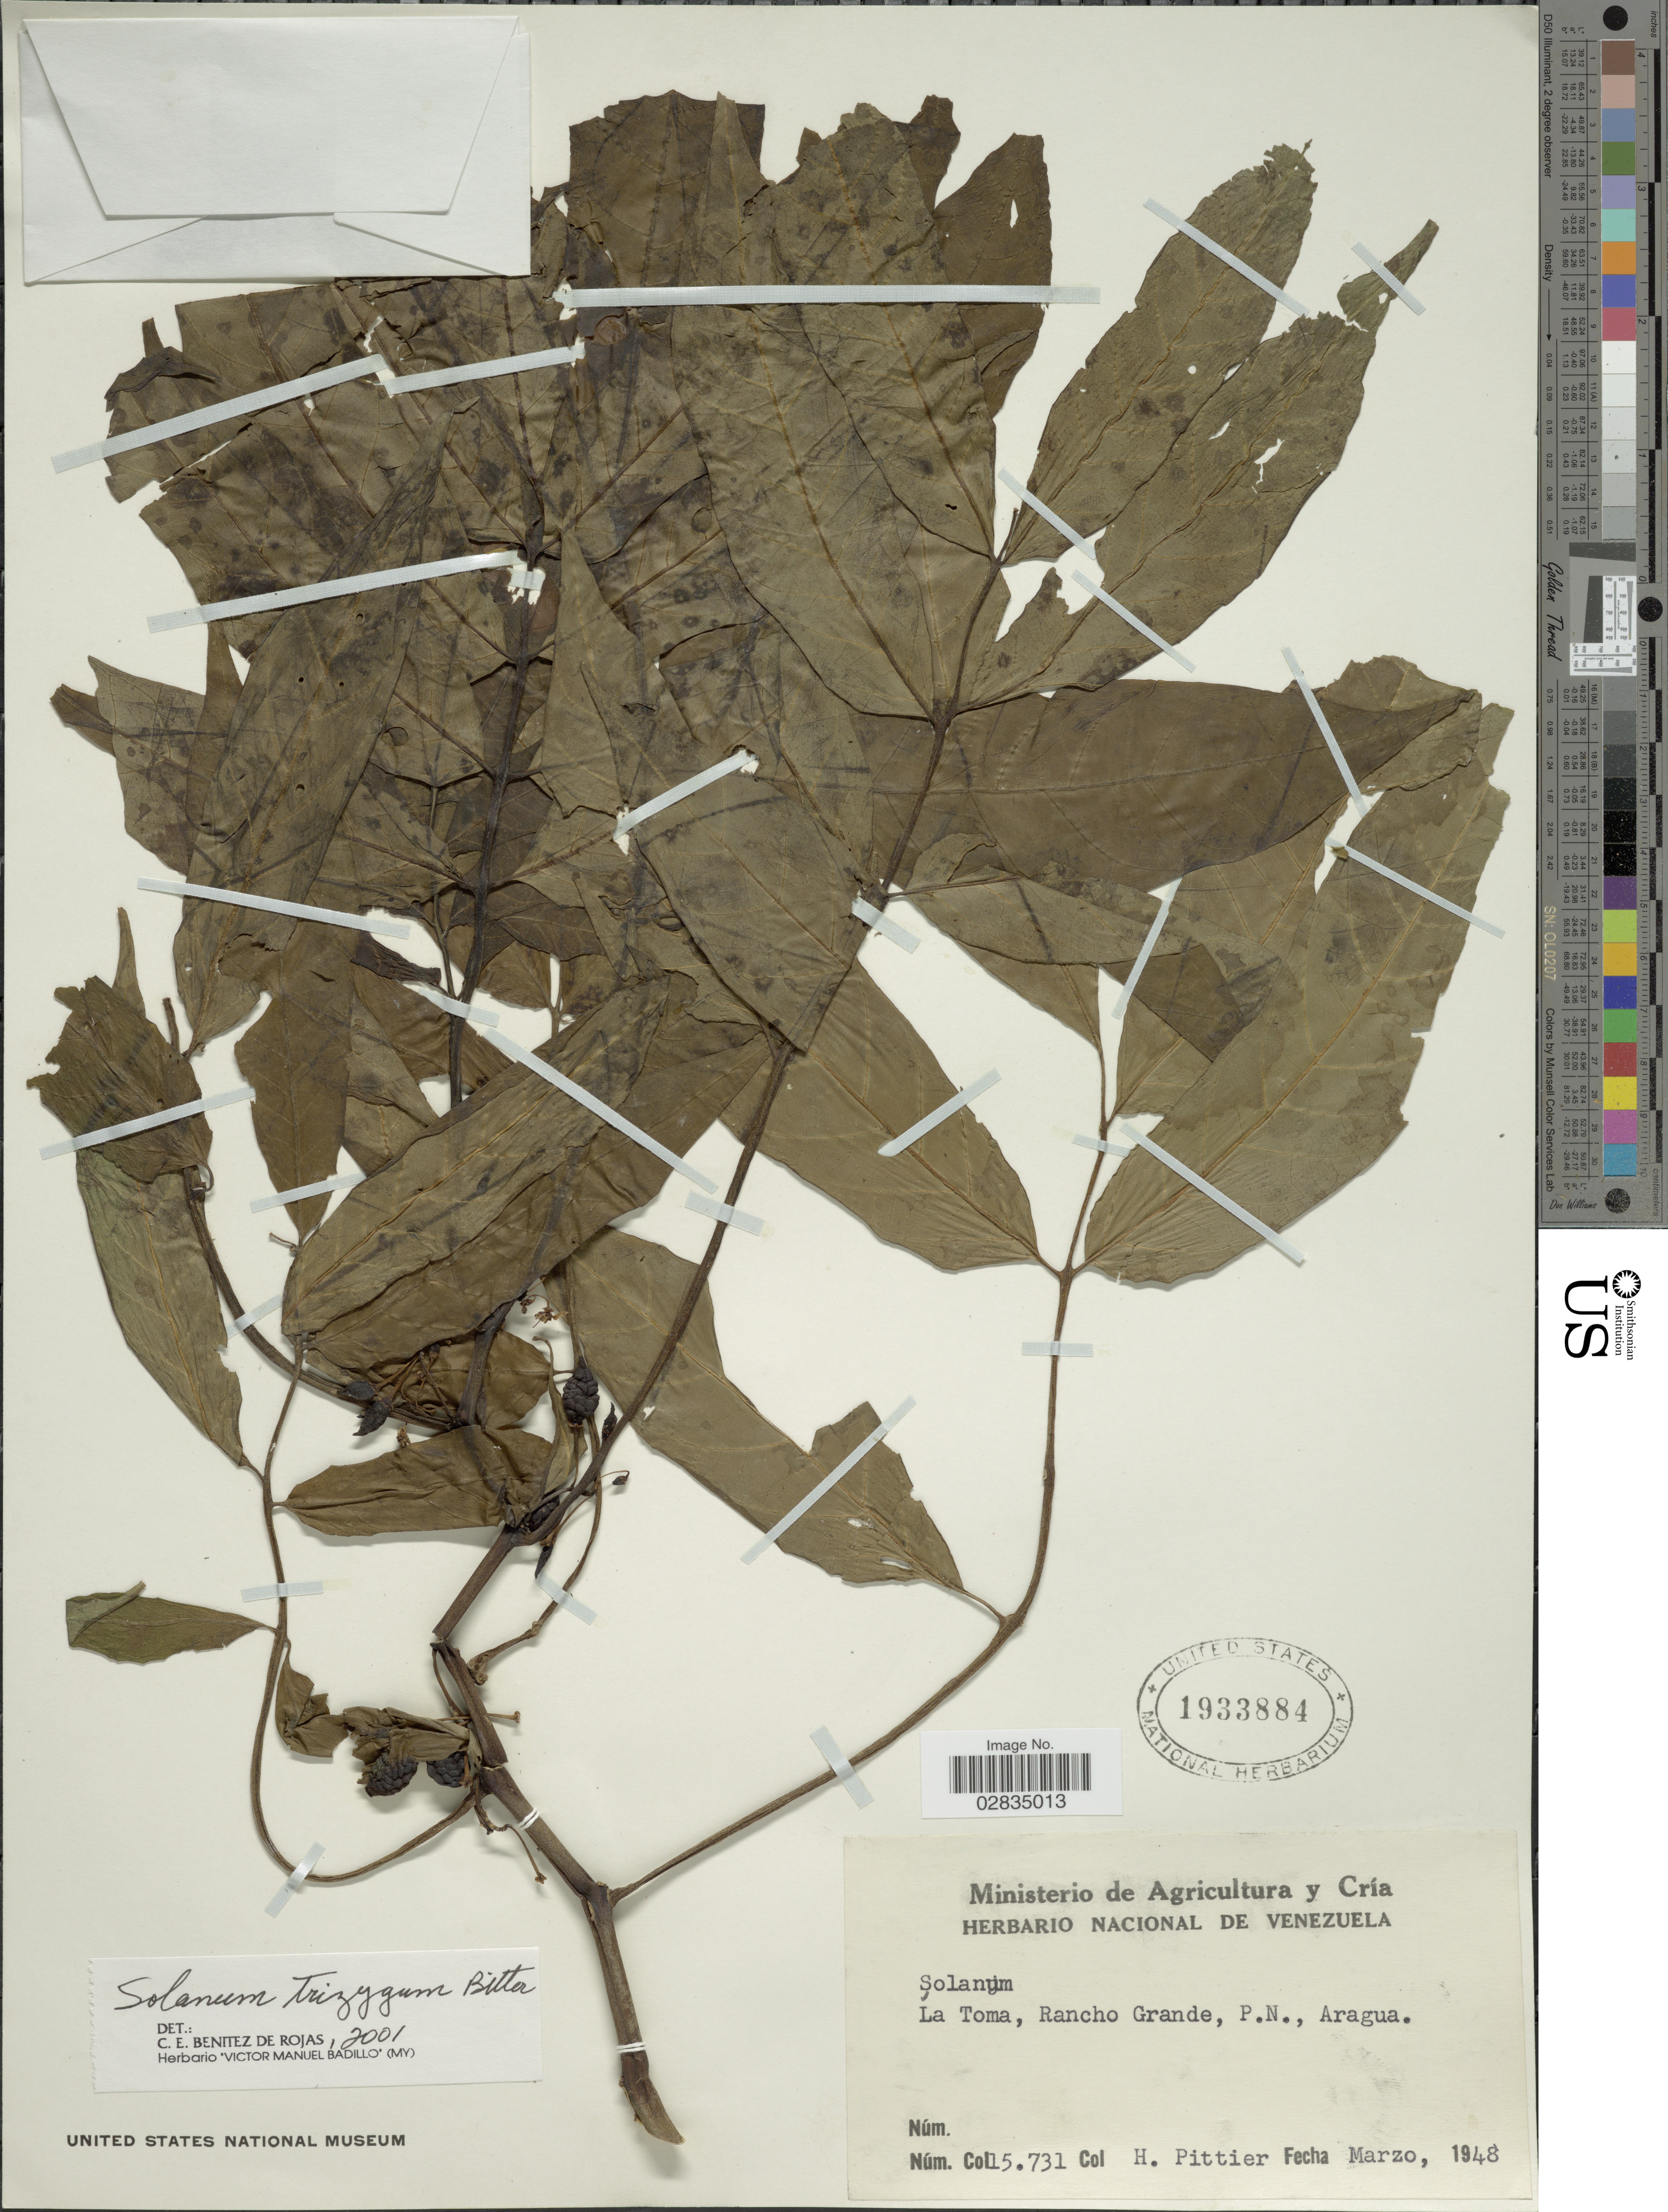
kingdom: Plantae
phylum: Tracheophyta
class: Magnoliopsida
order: Solanales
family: Solanaceae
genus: Solanum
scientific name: Solanum trizygum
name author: Bitter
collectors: H. F. Pittier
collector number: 15731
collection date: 1948-03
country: Venezuela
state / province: Aragua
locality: La Toma, Rancho Grande, P. N.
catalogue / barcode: US 1933884